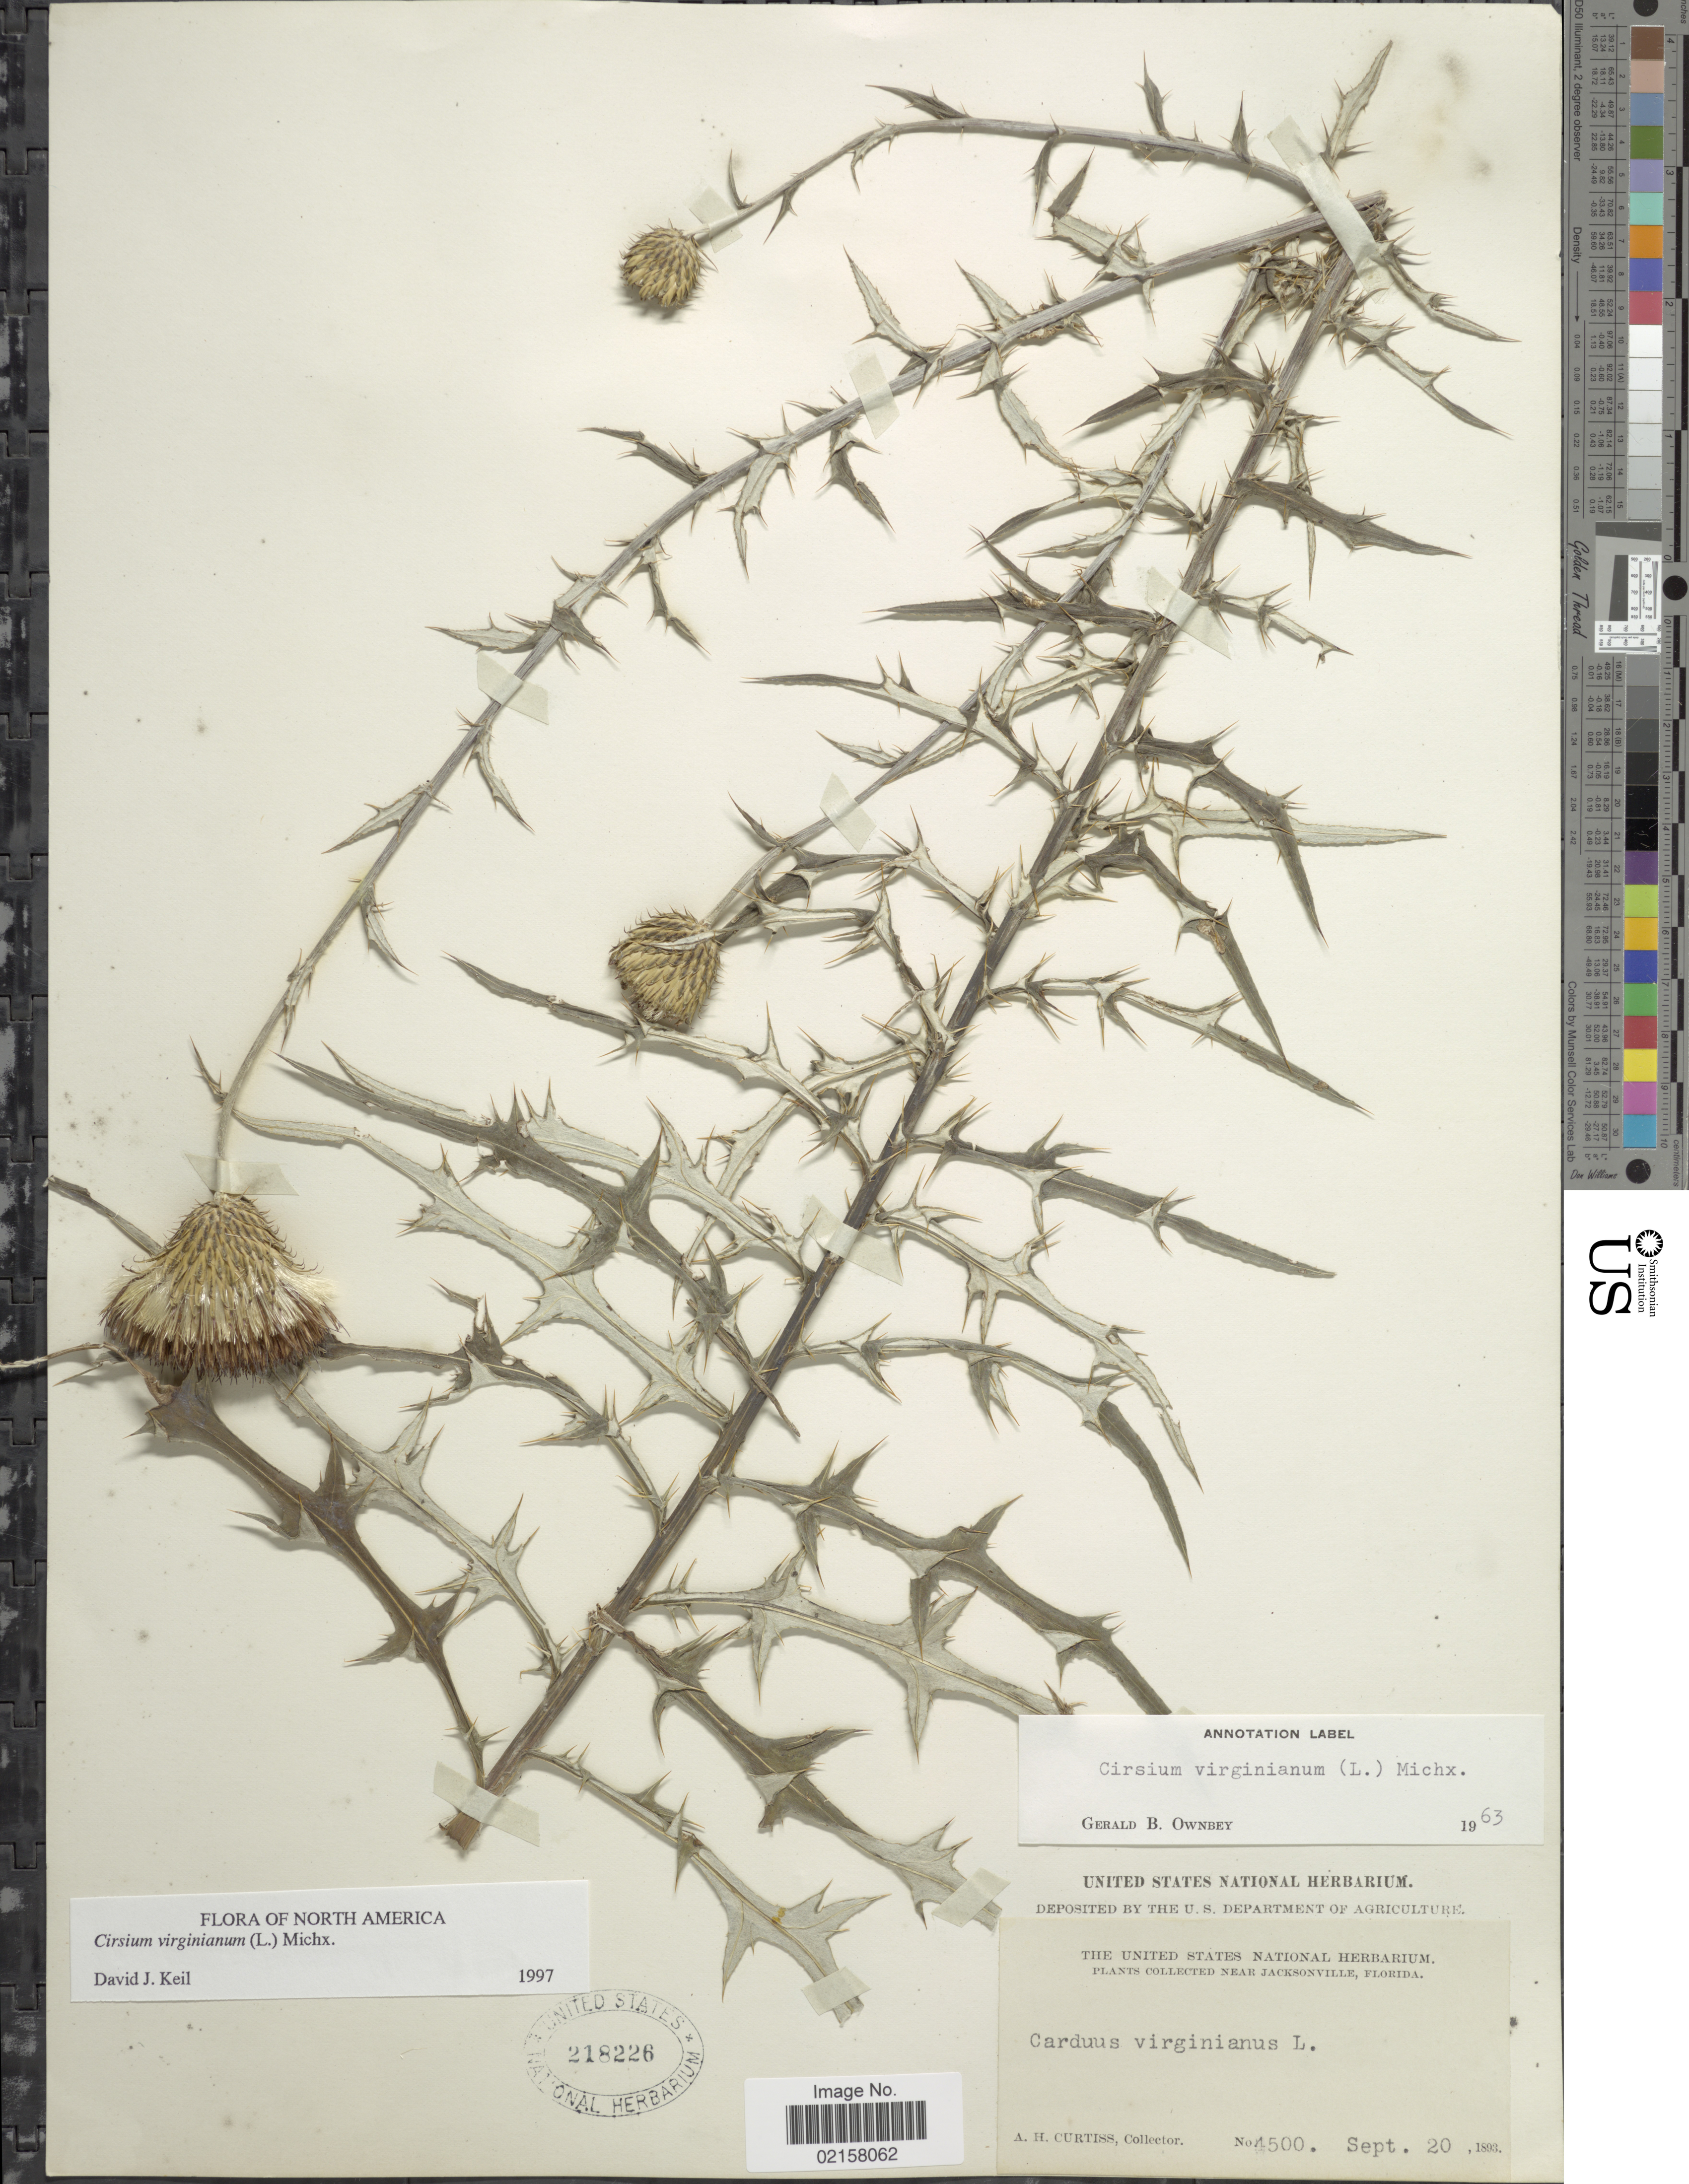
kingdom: Plantae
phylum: Tracheophyta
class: Magnoliopsida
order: Asterales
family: Asteraceae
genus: Cirsium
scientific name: Cirsium virginianum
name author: (L.) Michx.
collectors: A. H. Curtiss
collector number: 4500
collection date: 1893-09-20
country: United States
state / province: Florida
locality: Near Jacksonville.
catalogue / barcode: US 218226